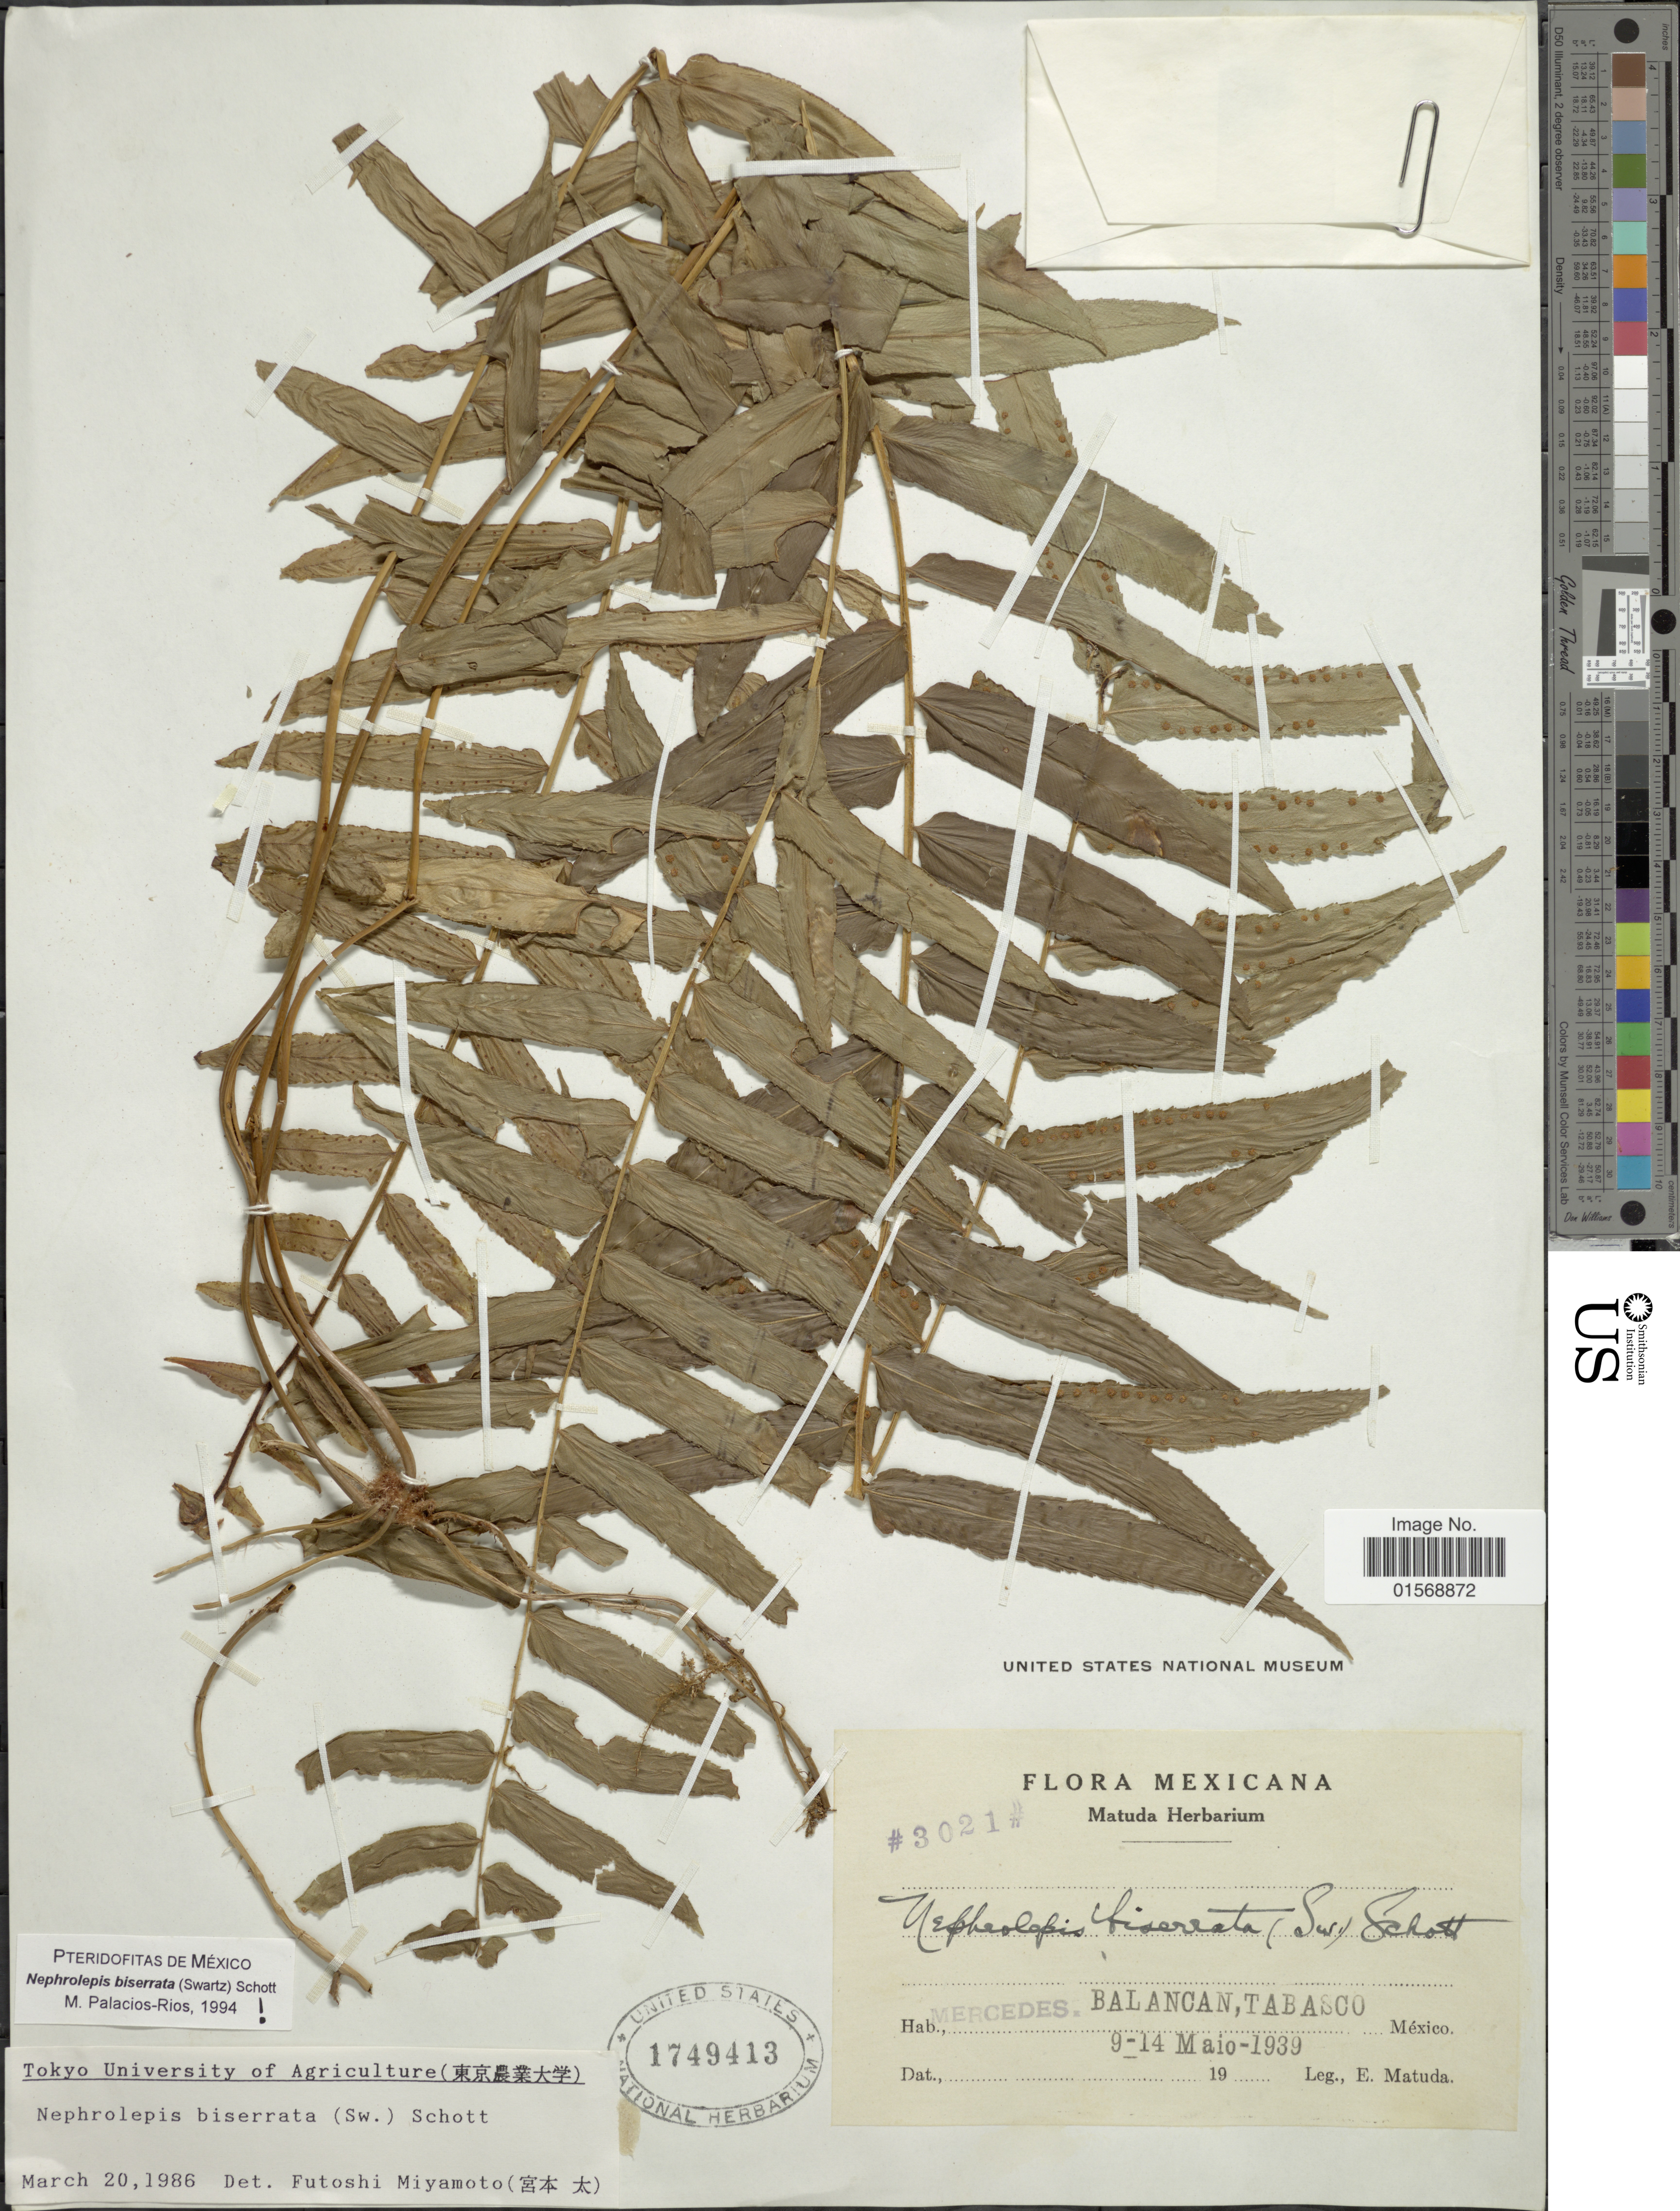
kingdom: Plantae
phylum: Tracheophyta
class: Polypodiopsida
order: Polypodiales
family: Nephrolepidaceae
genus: Nephrolepis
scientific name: Nephrolepis biserrata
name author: (Sw.) Schott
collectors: E. Matuda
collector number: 3021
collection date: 1939-05-09/1939-05-19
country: Mexico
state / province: Tabasco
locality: Mexicana, Mercedes, Balancan, Tabasco Mexico.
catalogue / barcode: US 1749413